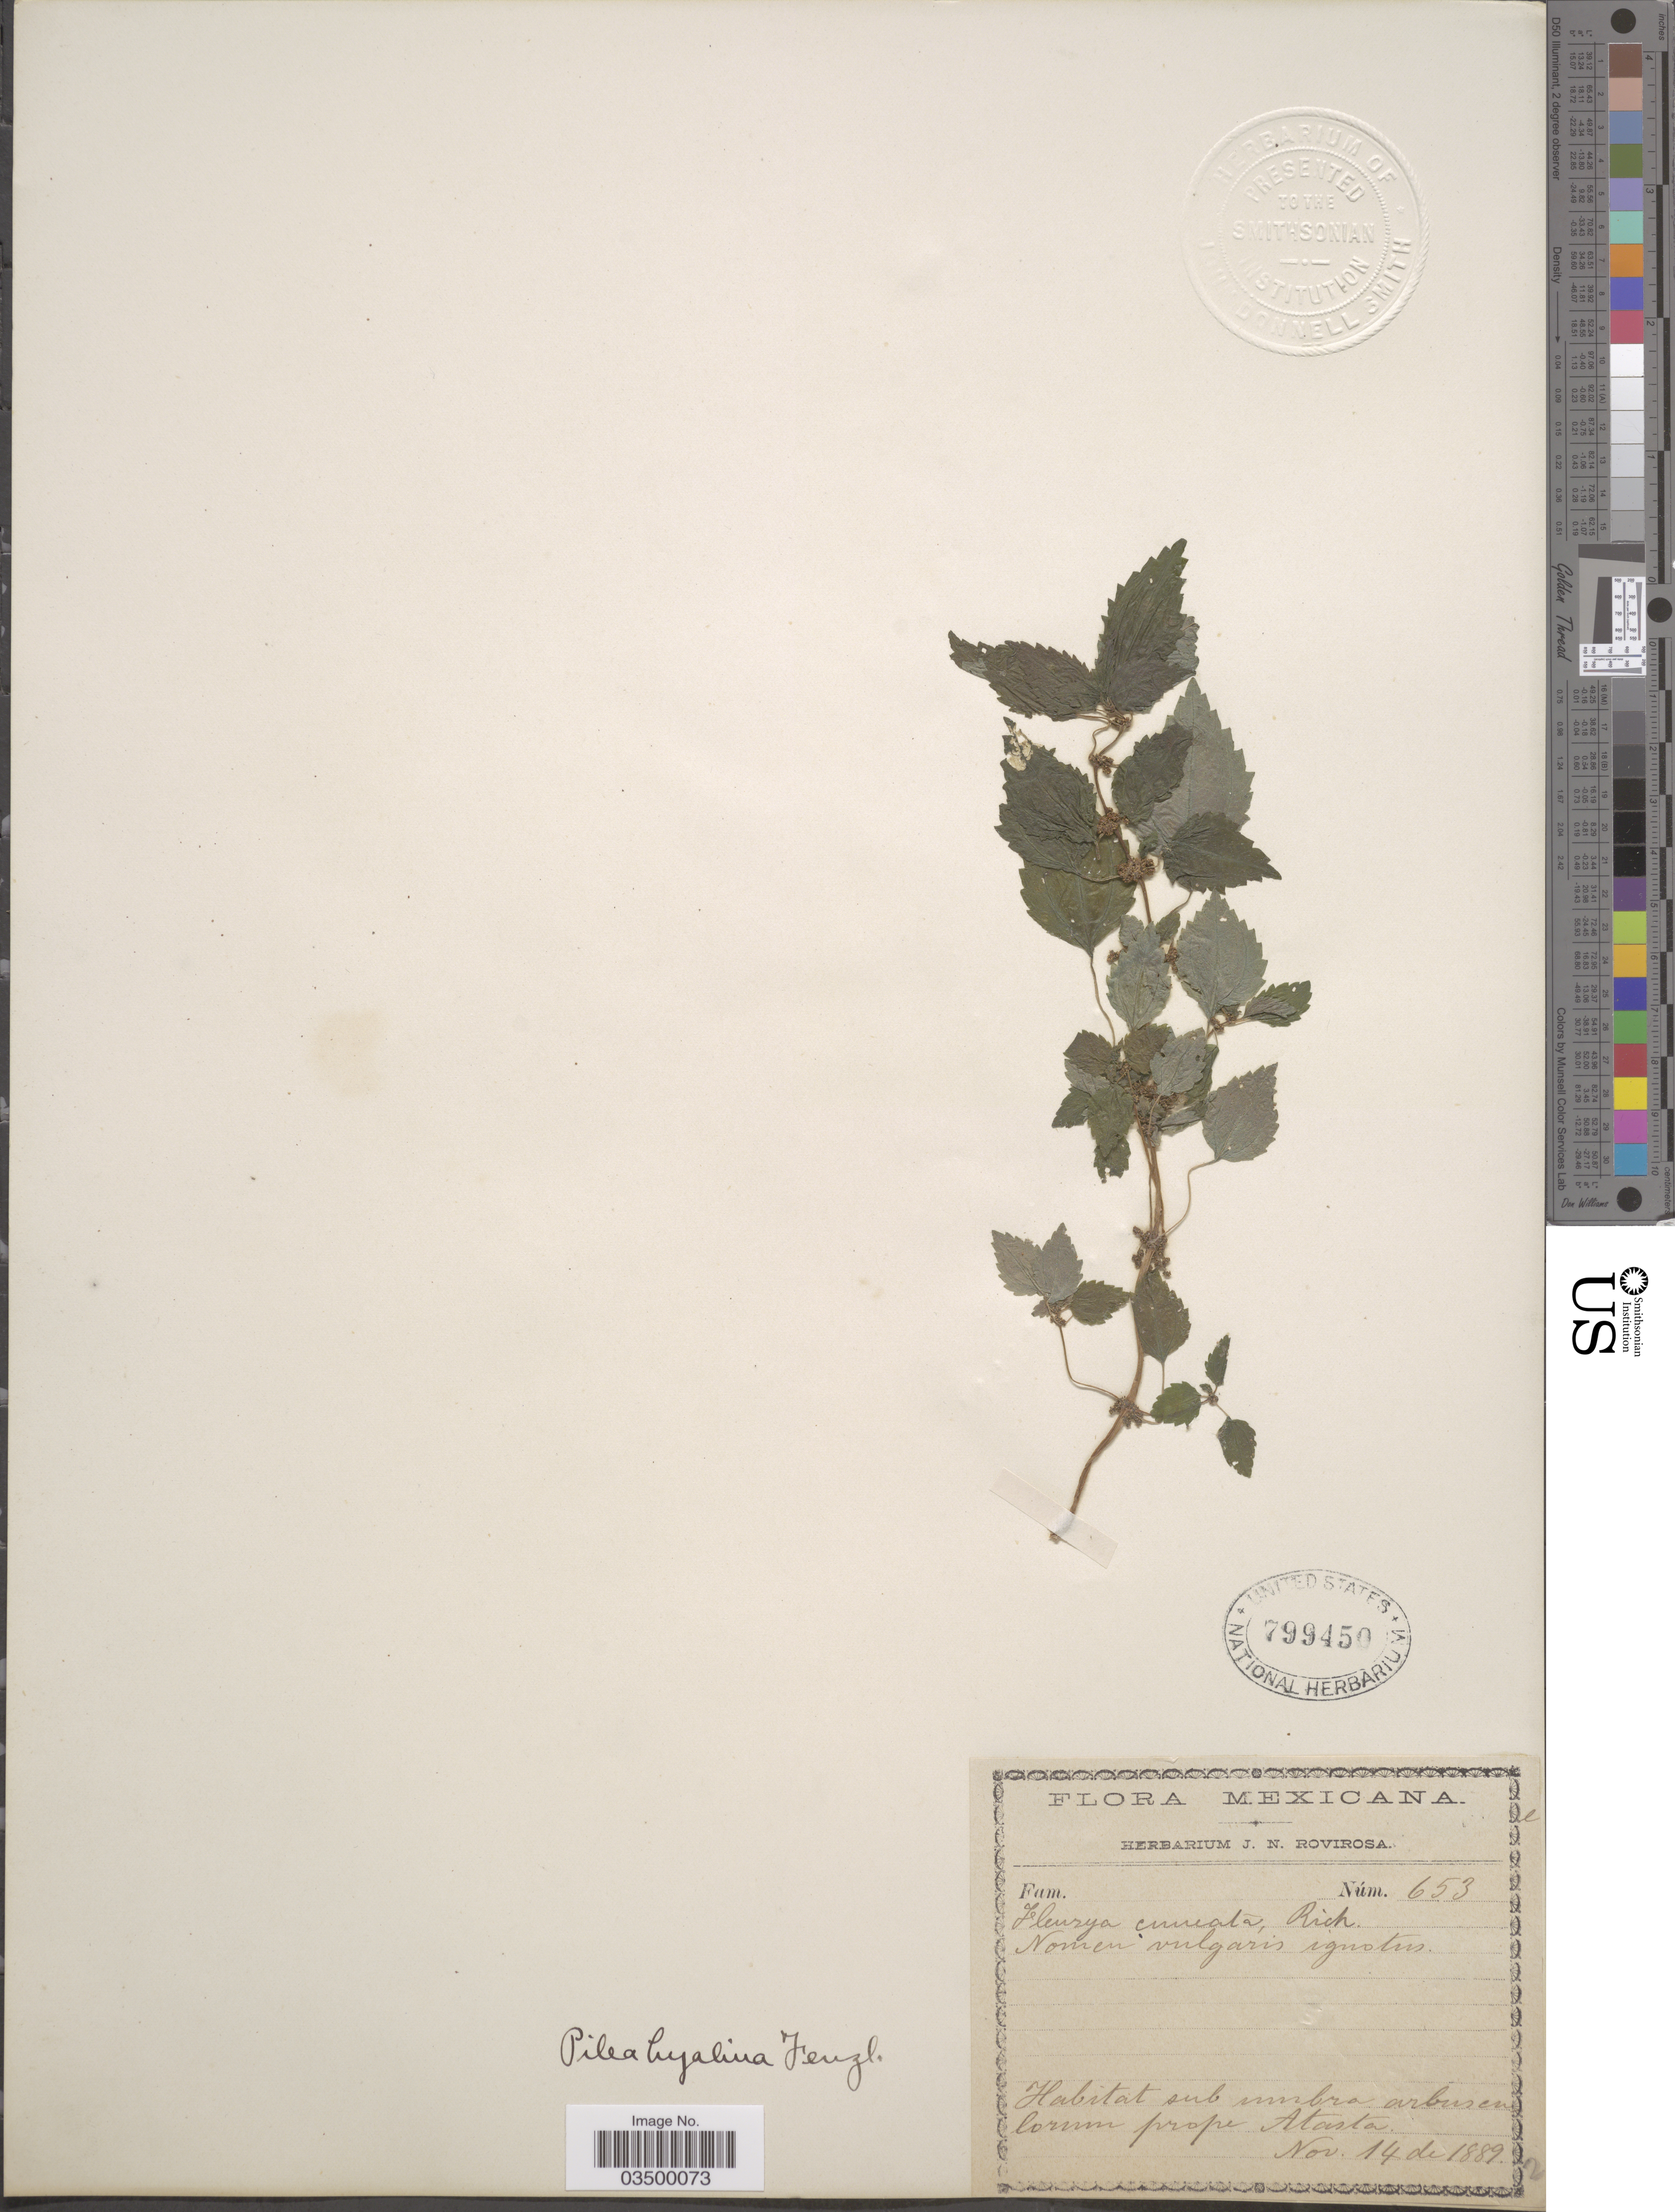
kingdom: Plantae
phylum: Tracheophyta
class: Magnoliopsida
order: Rosales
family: Urticaceae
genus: Pilea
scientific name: Pilea hyalina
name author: Fenzl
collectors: ex herb. J. N. Rovirosa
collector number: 653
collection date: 1889-11-14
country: Mexico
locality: Arbus en lorum prope Atasta.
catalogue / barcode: US 799450